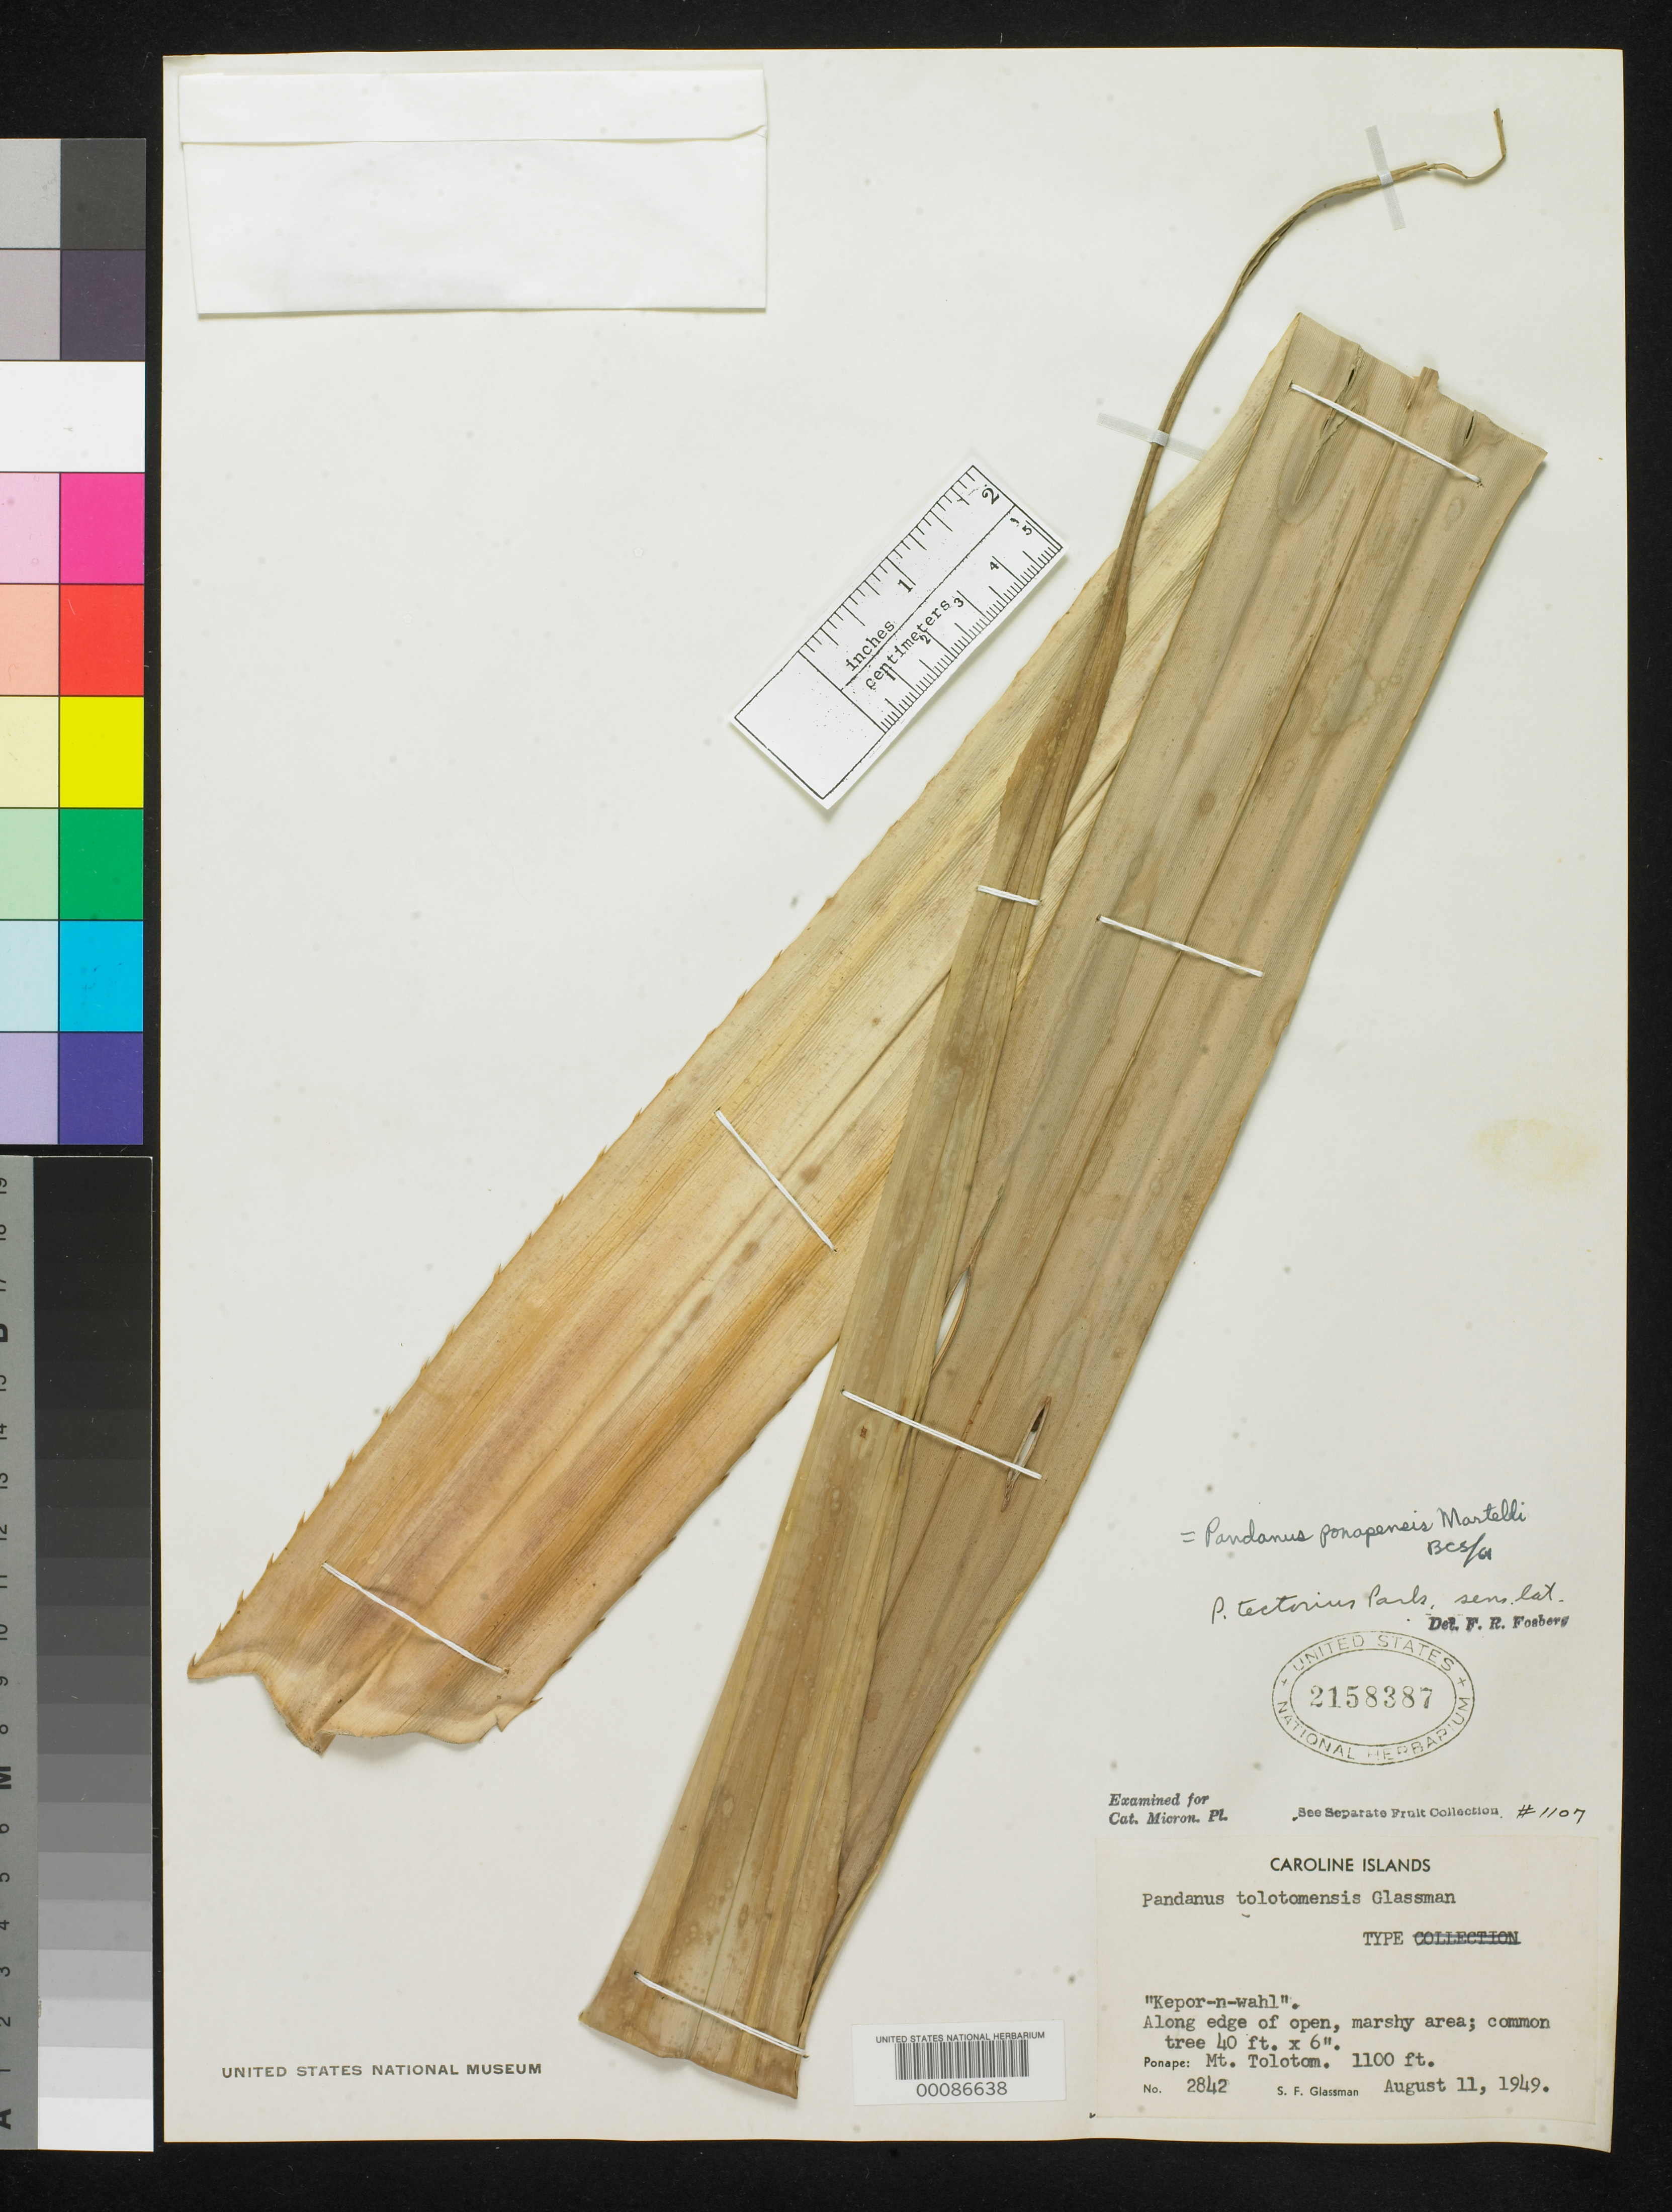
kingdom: Plantae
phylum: Tracheophyta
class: Liliopsida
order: Pandanales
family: Pandanaceae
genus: Pandanus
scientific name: Pandanus tolotomensis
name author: Glassman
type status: Holotype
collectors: S. F. Glassman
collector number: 2842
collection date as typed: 11 Aug 1949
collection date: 1949-08-11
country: Micronesia, Federated States of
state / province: Pohnpei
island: Pohnpei [Ponape]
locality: Mt. Tolotom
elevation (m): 335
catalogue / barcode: US 2158387